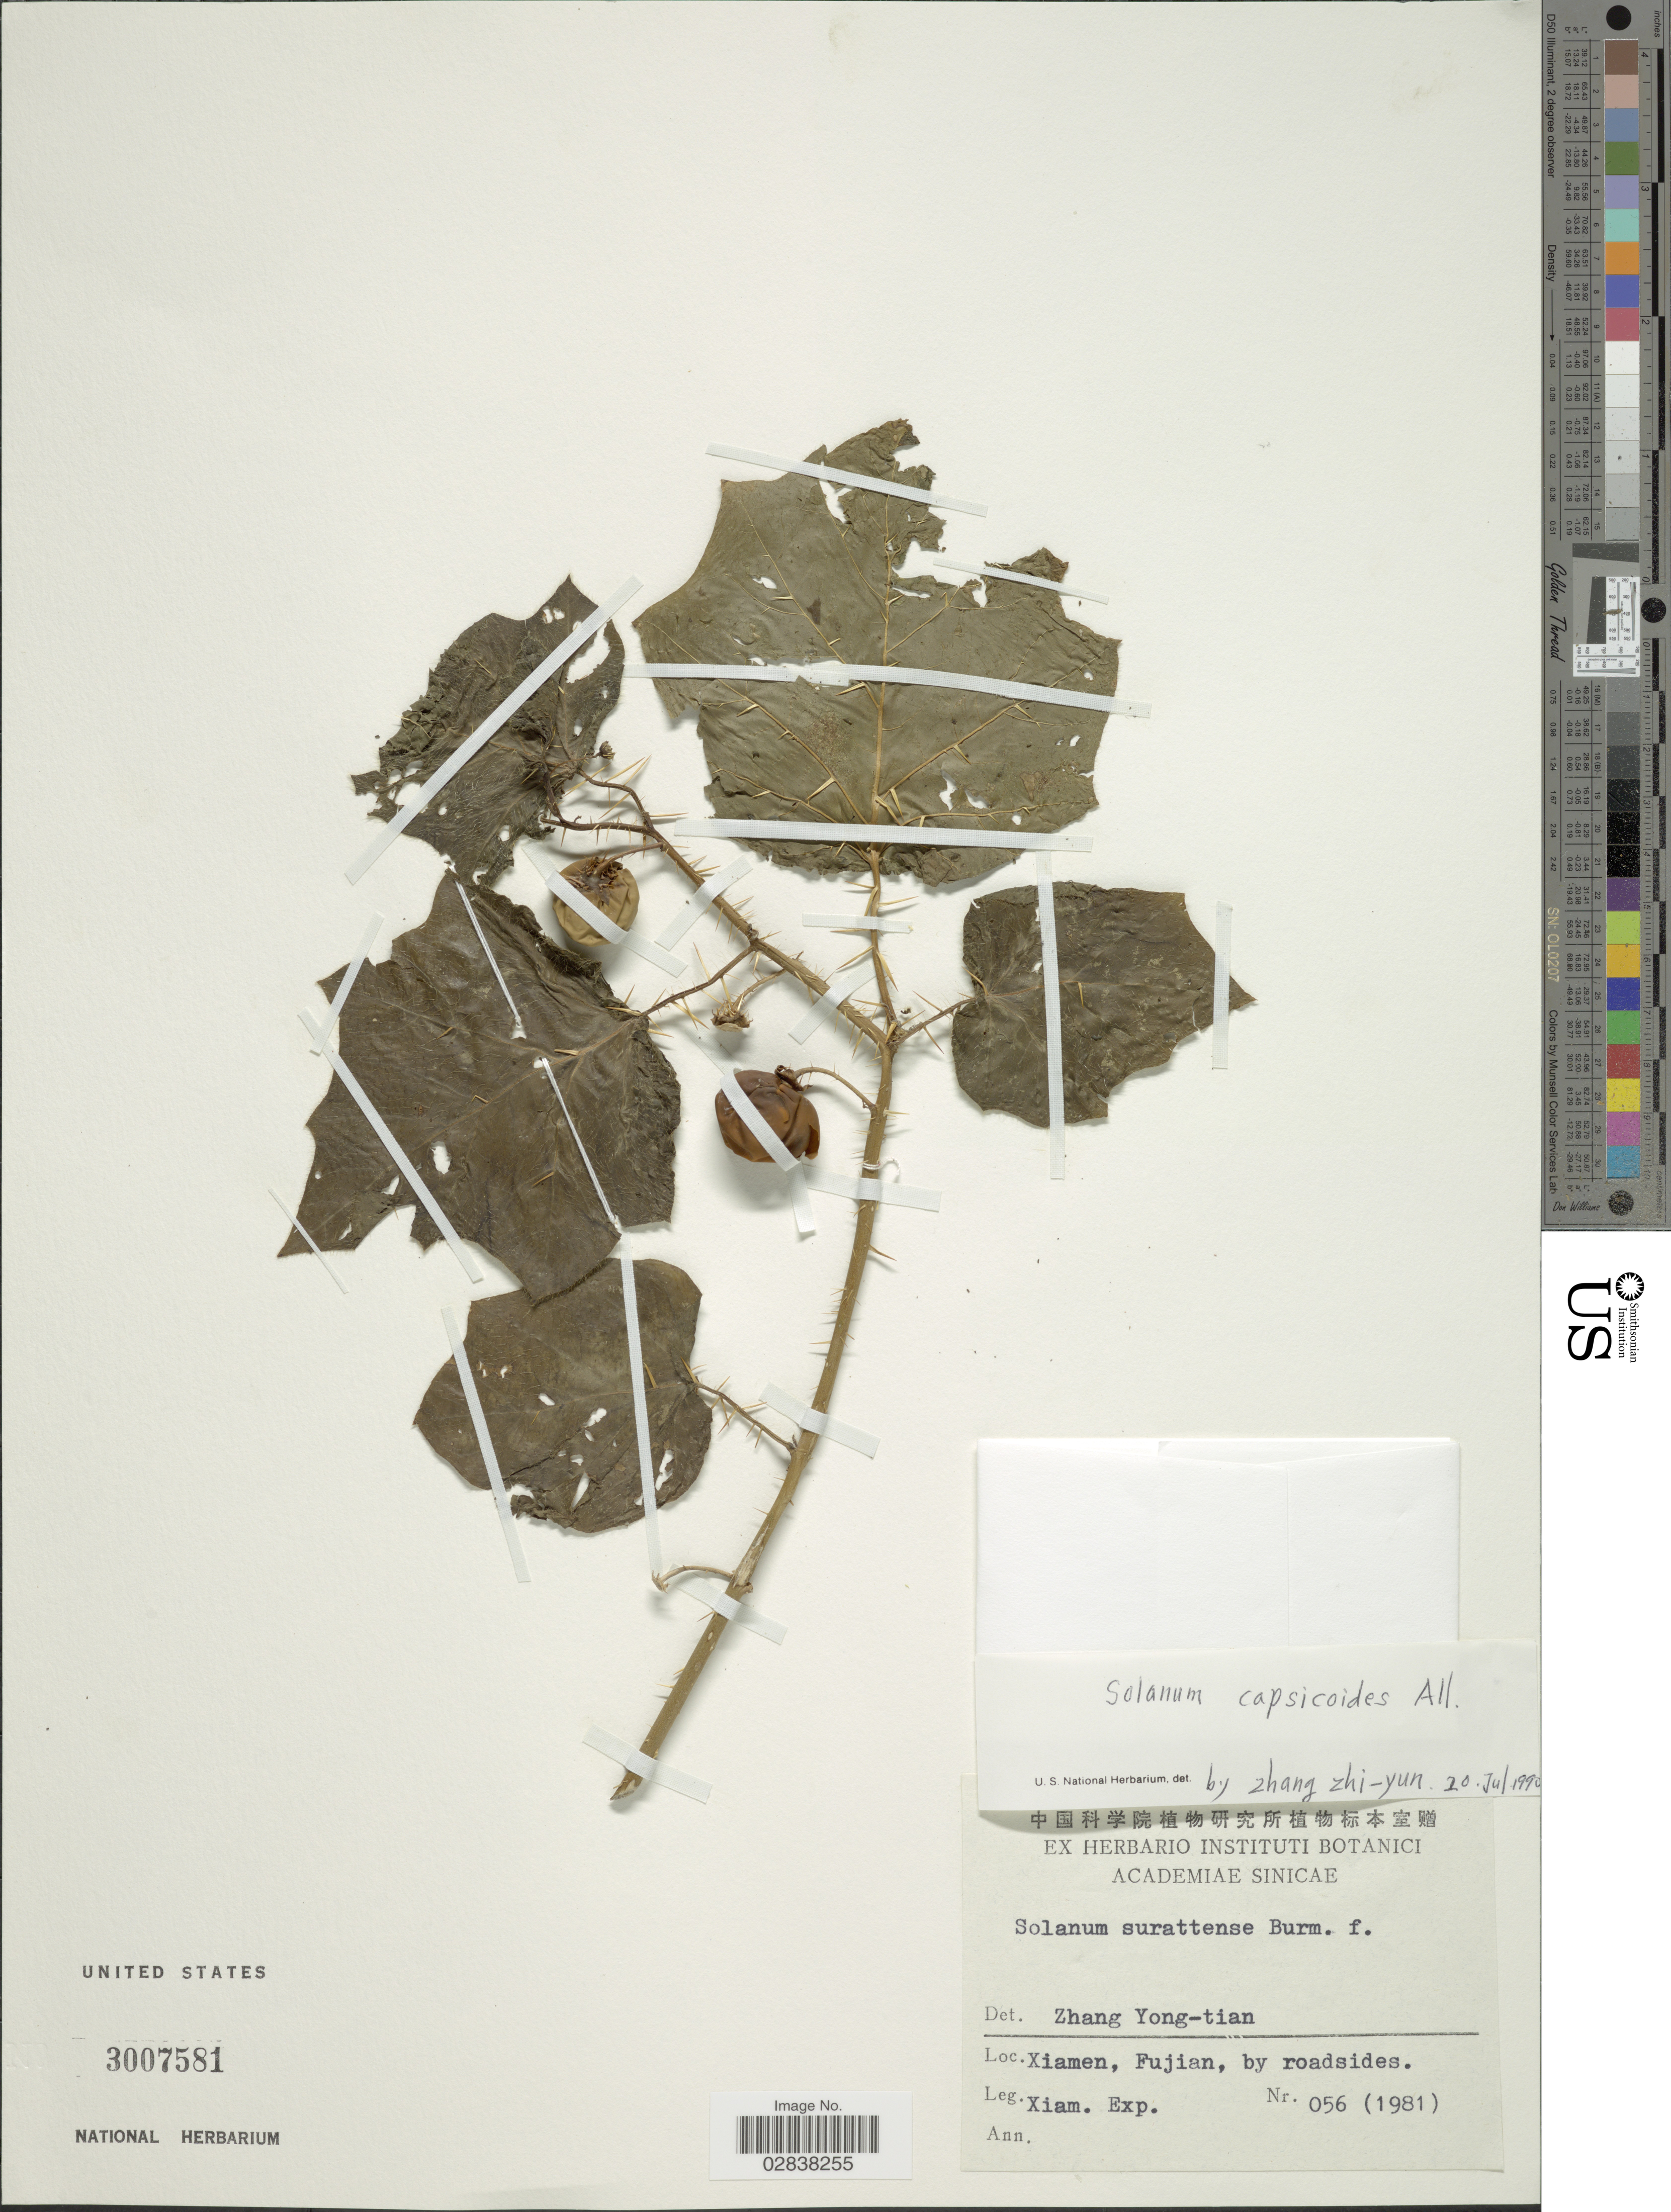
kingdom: Plantae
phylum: Tracheophyta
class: Magnoliopsida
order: Solanales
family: Solanaceae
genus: Solanum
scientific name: Solanum capsicoides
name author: All.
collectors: Xiamen Expedition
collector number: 056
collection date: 1981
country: China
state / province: Fujian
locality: Xiamen.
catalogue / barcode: US 3007581